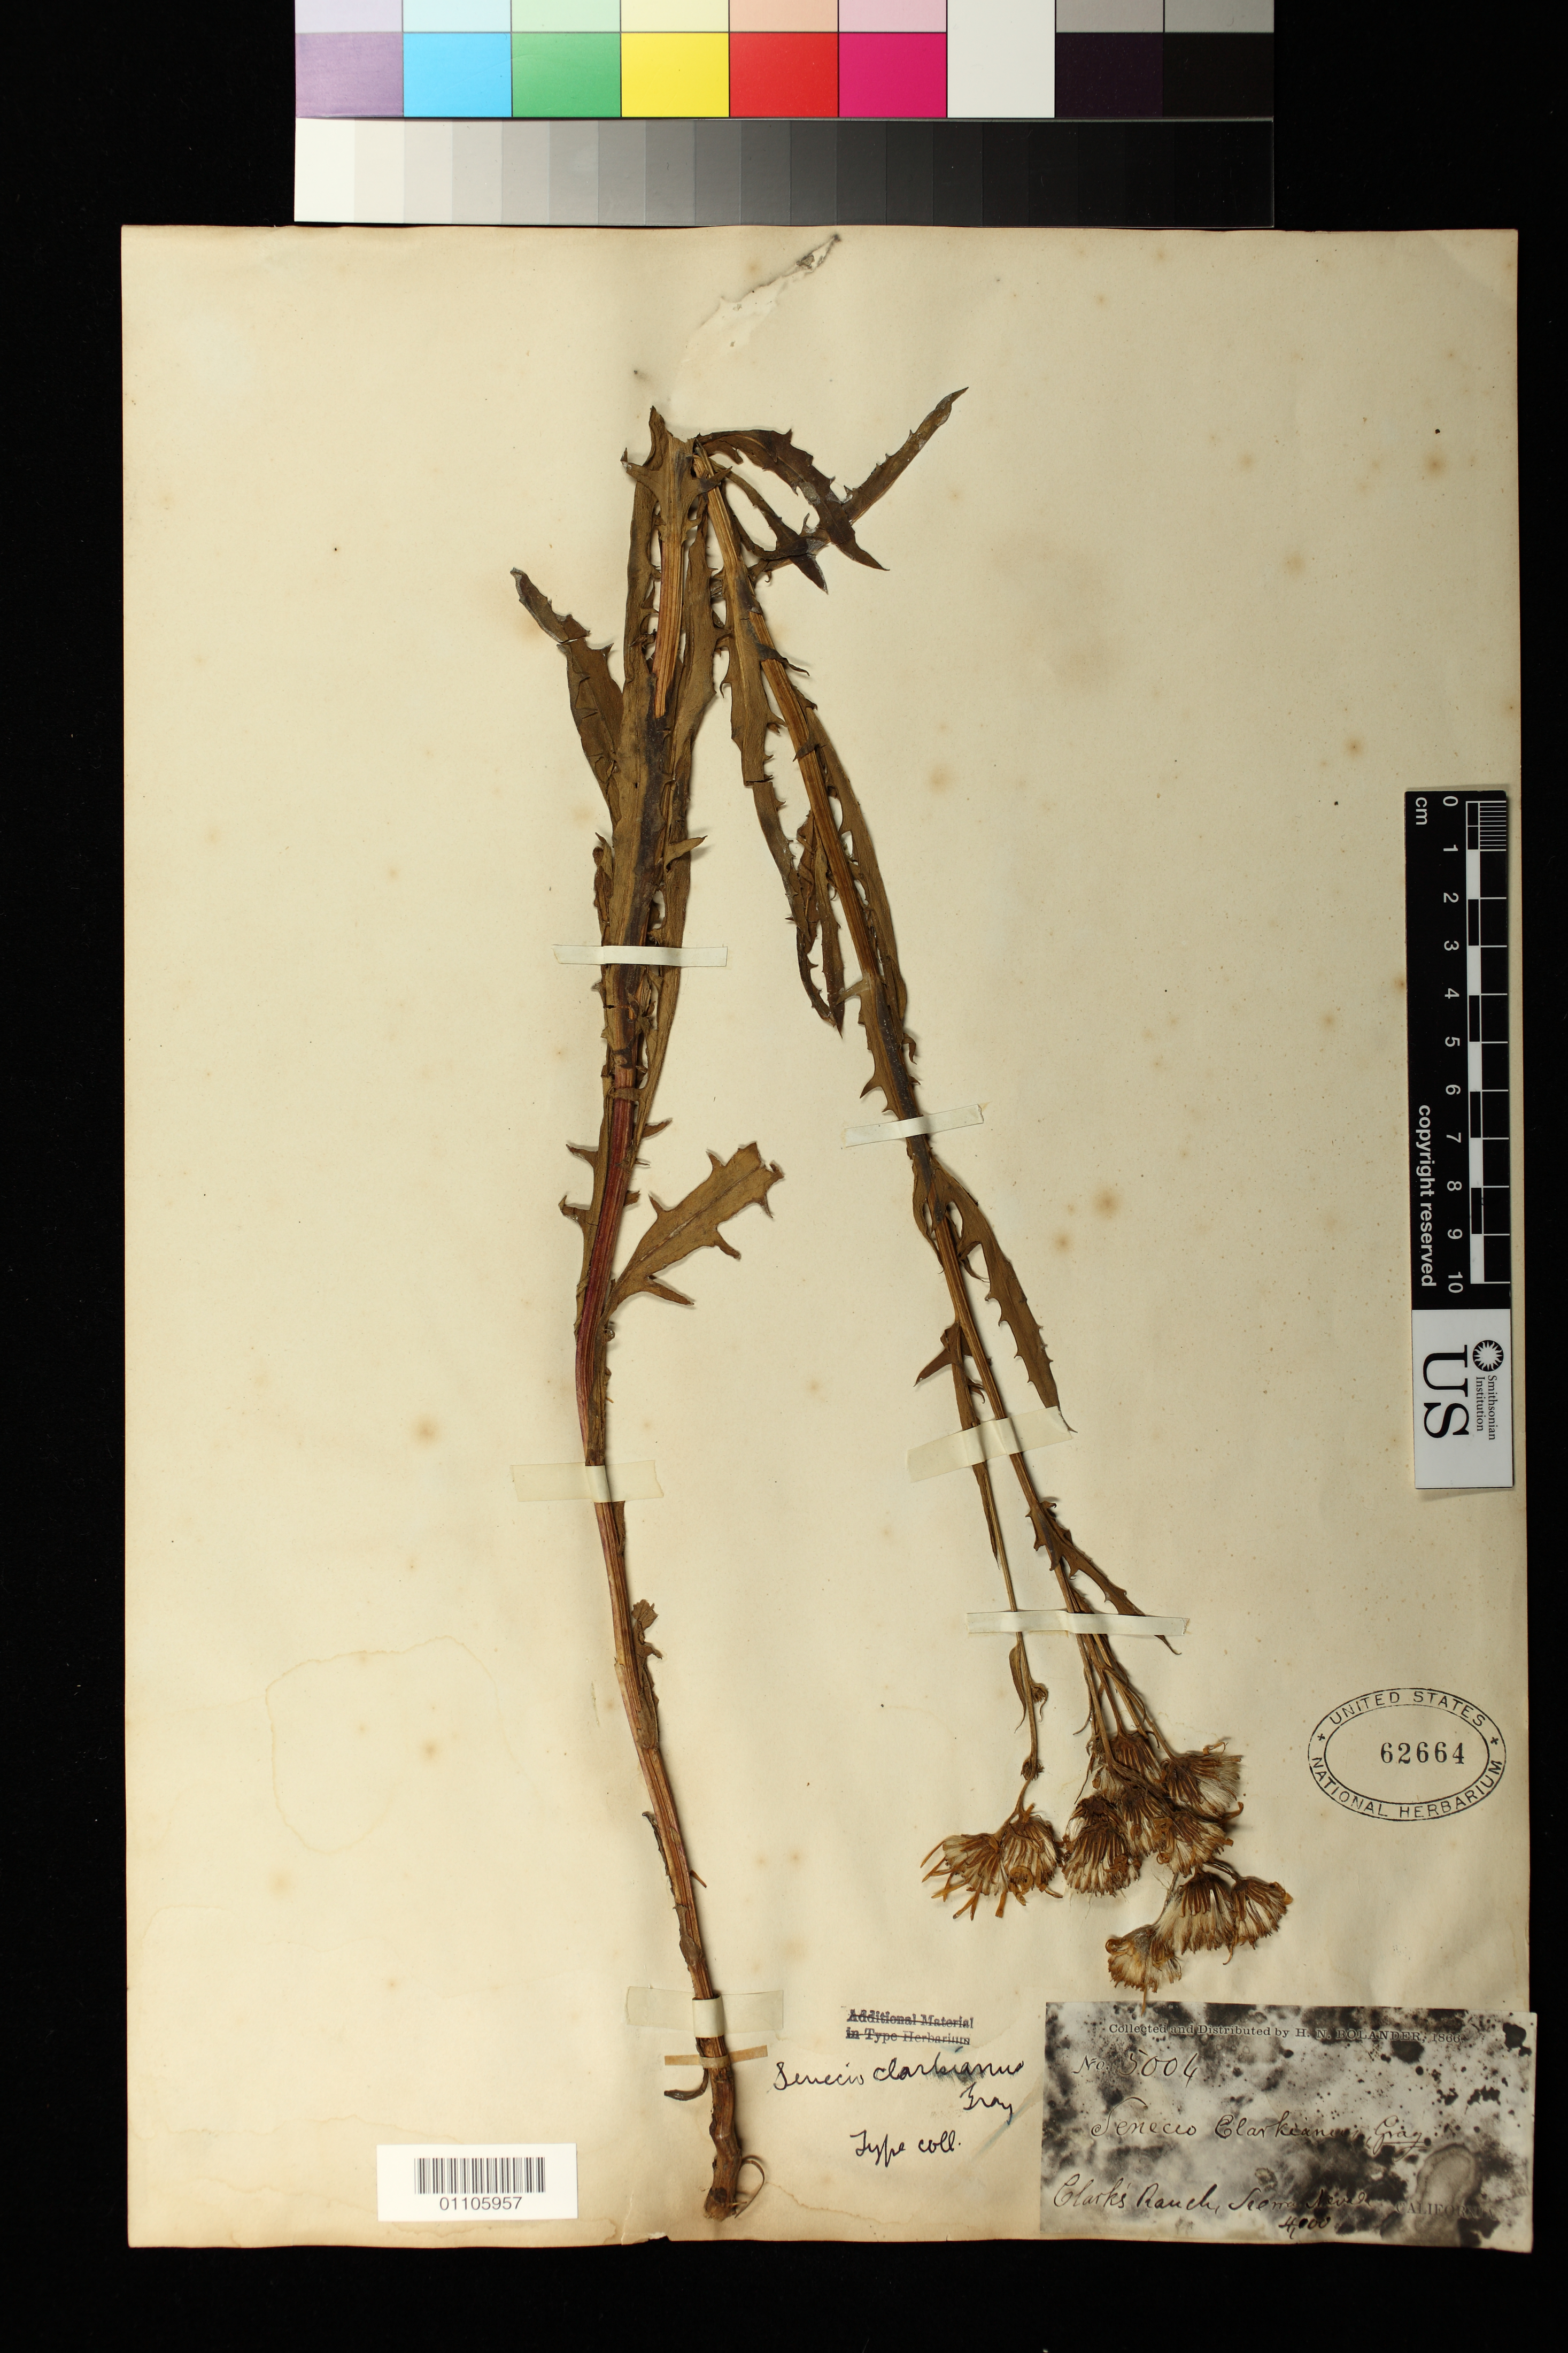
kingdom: Plantae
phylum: Tracheophyta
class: Magnoliopsida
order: Asterales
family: Asteraceae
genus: Senecio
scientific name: Senecio clarkianus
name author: A. Gray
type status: Syntype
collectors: H. Bolander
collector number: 5004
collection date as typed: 1866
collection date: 1866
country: United States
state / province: California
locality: Clark's Ranch, Sierra Nevada.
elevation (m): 1219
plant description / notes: No collection number cited. Protologue, "In Clark's meadow, below the Mariposa Big-tree Grove, Bolander". A single sheet of Bolander 5004 at GH is recorded in HUH records as "holotype" but at least 2 collections at US (Bolander 4990 & 5004) appear to bear original annotations by A. Gray.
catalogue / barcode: US 62664